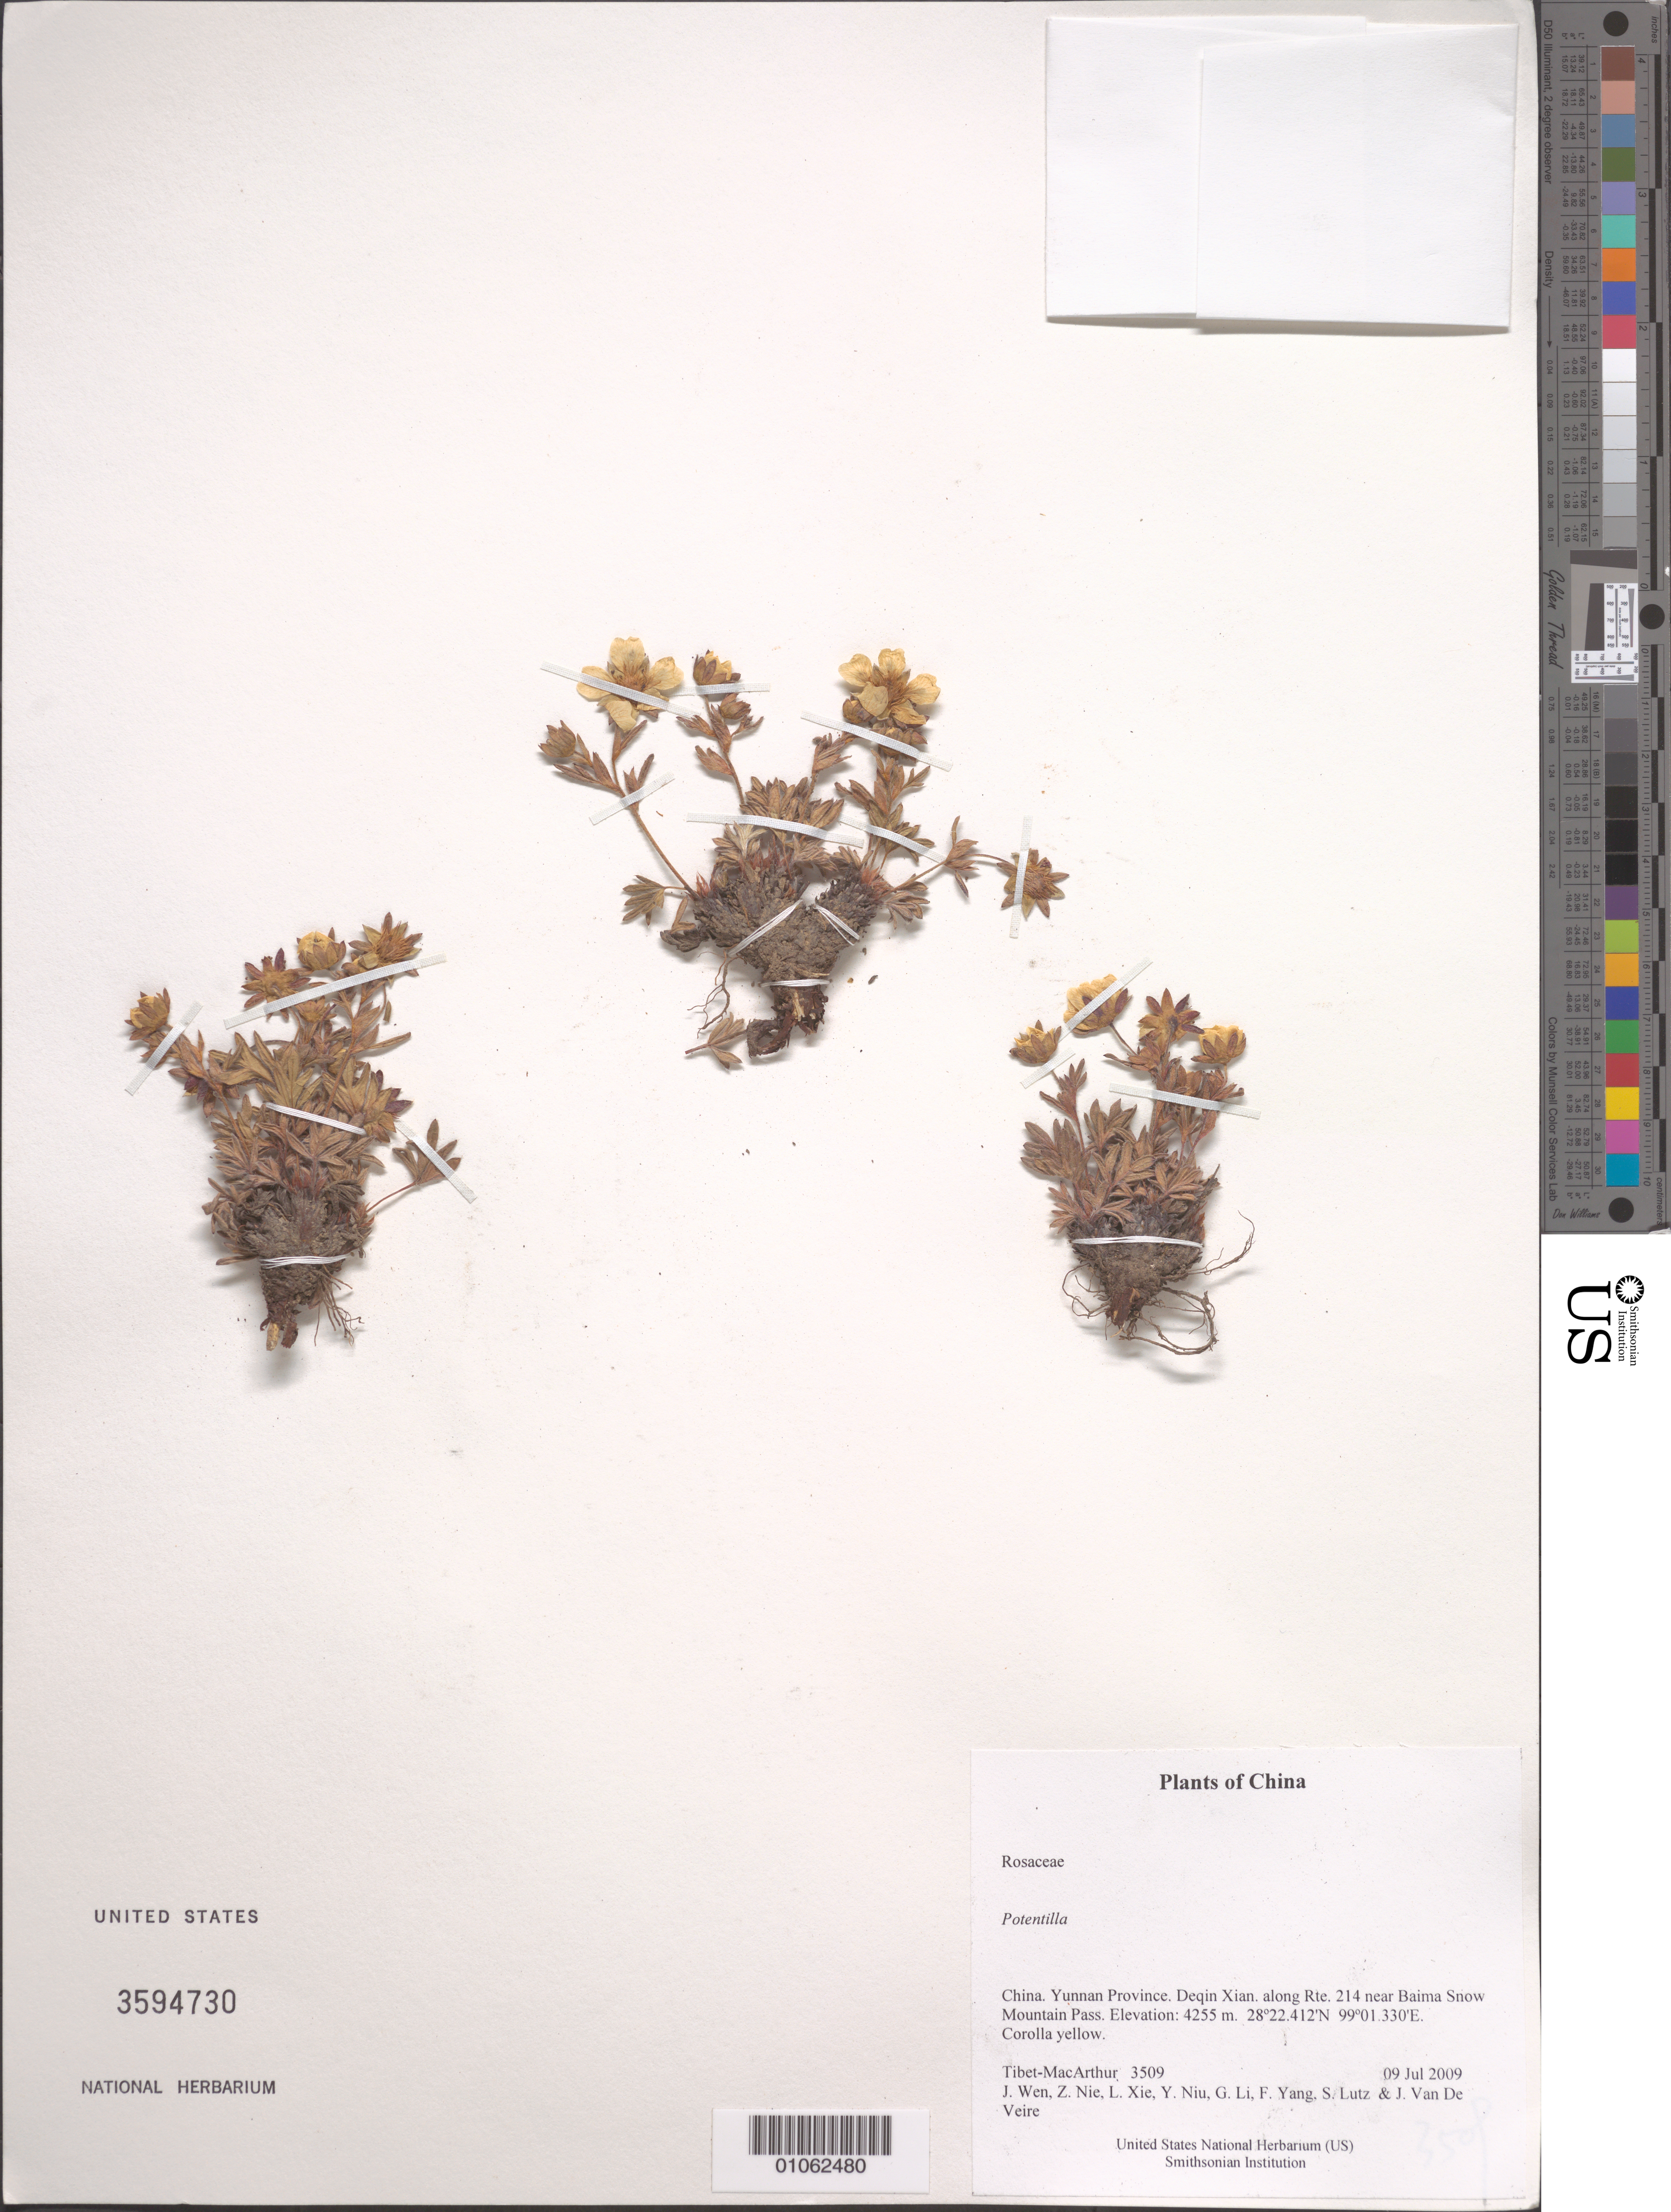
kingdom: Plantae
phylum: Tracheophyta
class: Magnoliopsida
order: Rosales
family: Rosaceae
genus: Potentilla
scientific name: Potentilla sp.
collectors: Tibet-MacArthur, J. Wen, Z. Nie, L. Xie, Y. Niu, G. Li, F. Yang, S. Lutz & J. Van De Veire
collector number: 3509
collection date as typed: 09 Jul 2009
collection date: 2009-07-09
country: China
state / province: Yunnan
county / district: Deqin Xian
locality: Along Rte. 214 near Baima Snow Mountain Pass.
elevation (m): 4255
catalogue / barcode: US 3594730